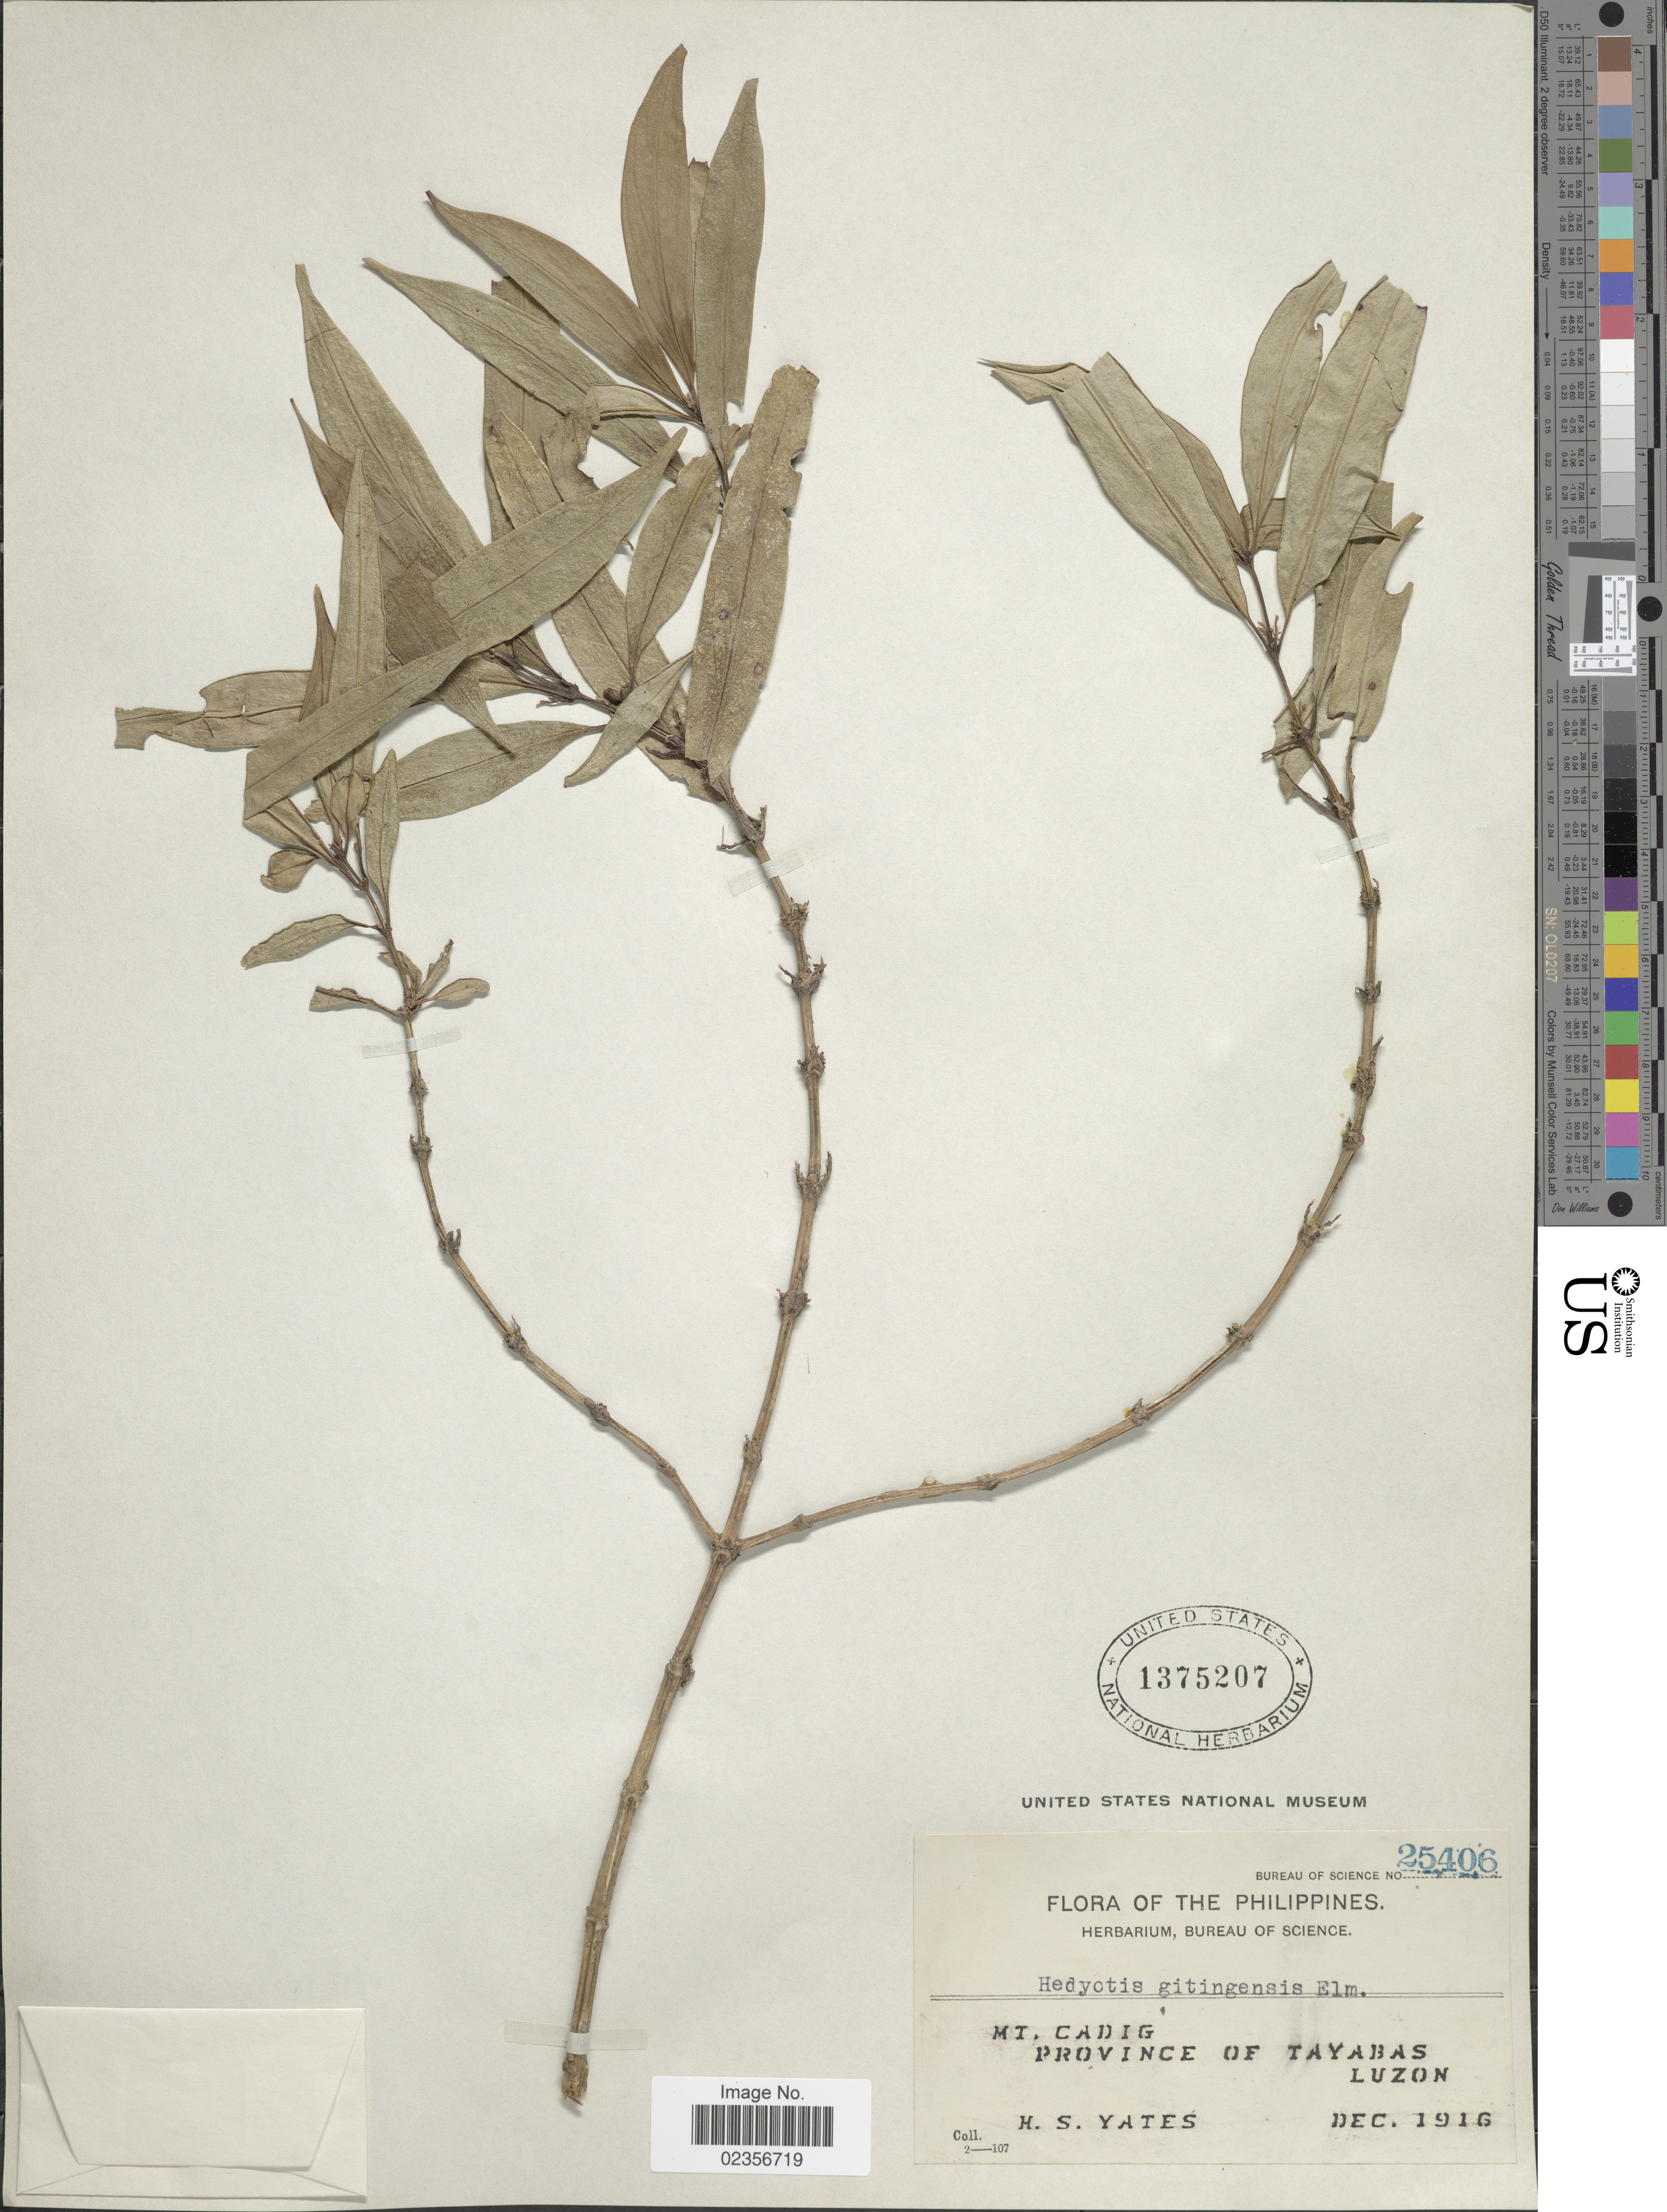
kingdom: Plantae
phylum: Tracheophyta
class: Magnoliopsida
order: Gentianales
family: Rubiaceae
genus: Hedyotis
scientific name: Hedyotis gitingensis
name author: Elmer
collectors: H. S. Yates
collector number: Bureau of Science 25406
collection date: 1916-12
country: Philippines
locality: Mt. Cadig, Province of Tayabas, Luzon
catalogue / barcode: US 1375207